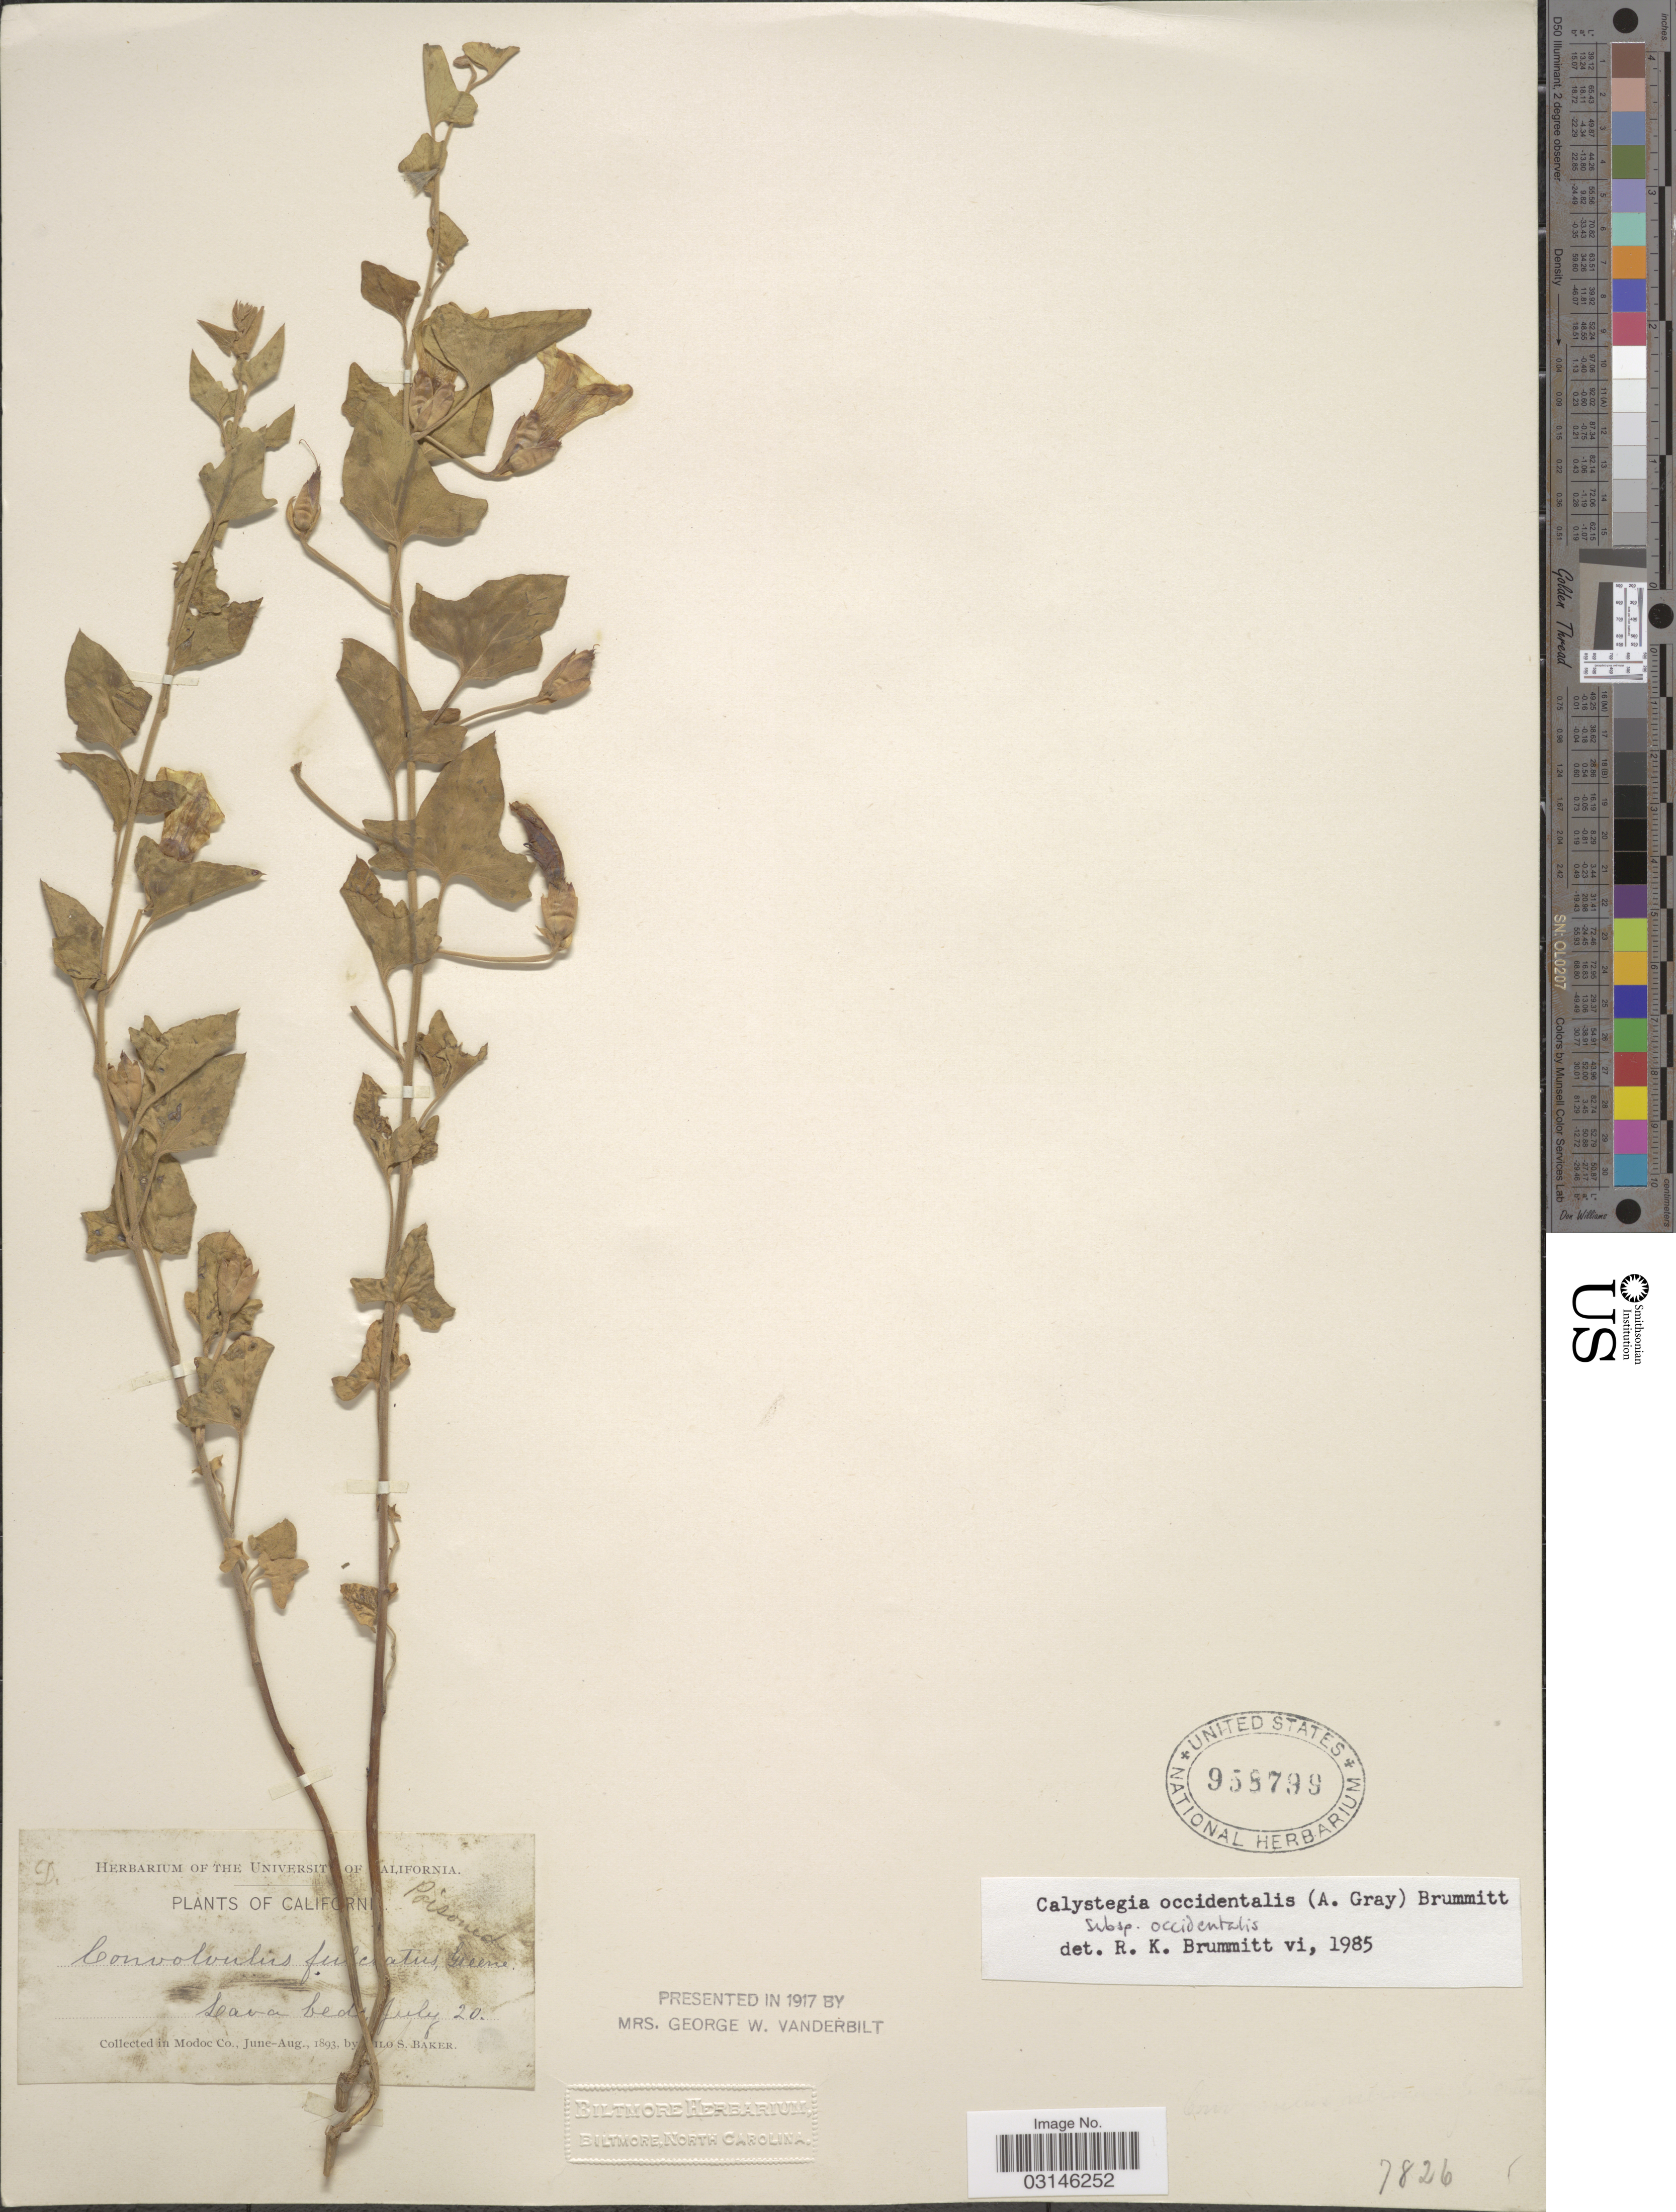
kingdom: Plantae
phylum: Tracheophyta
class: Magnoliopsida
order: Solanales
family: Convolvulaceae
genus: Calystegia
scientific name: Calystegia occidentalis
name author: (A. Gray) Brummitt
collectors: M. S. Baker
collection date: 1893-07-20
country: United States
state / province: California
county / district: Modoc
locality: Lava beds, Modoc Co.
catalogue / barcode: US 958799